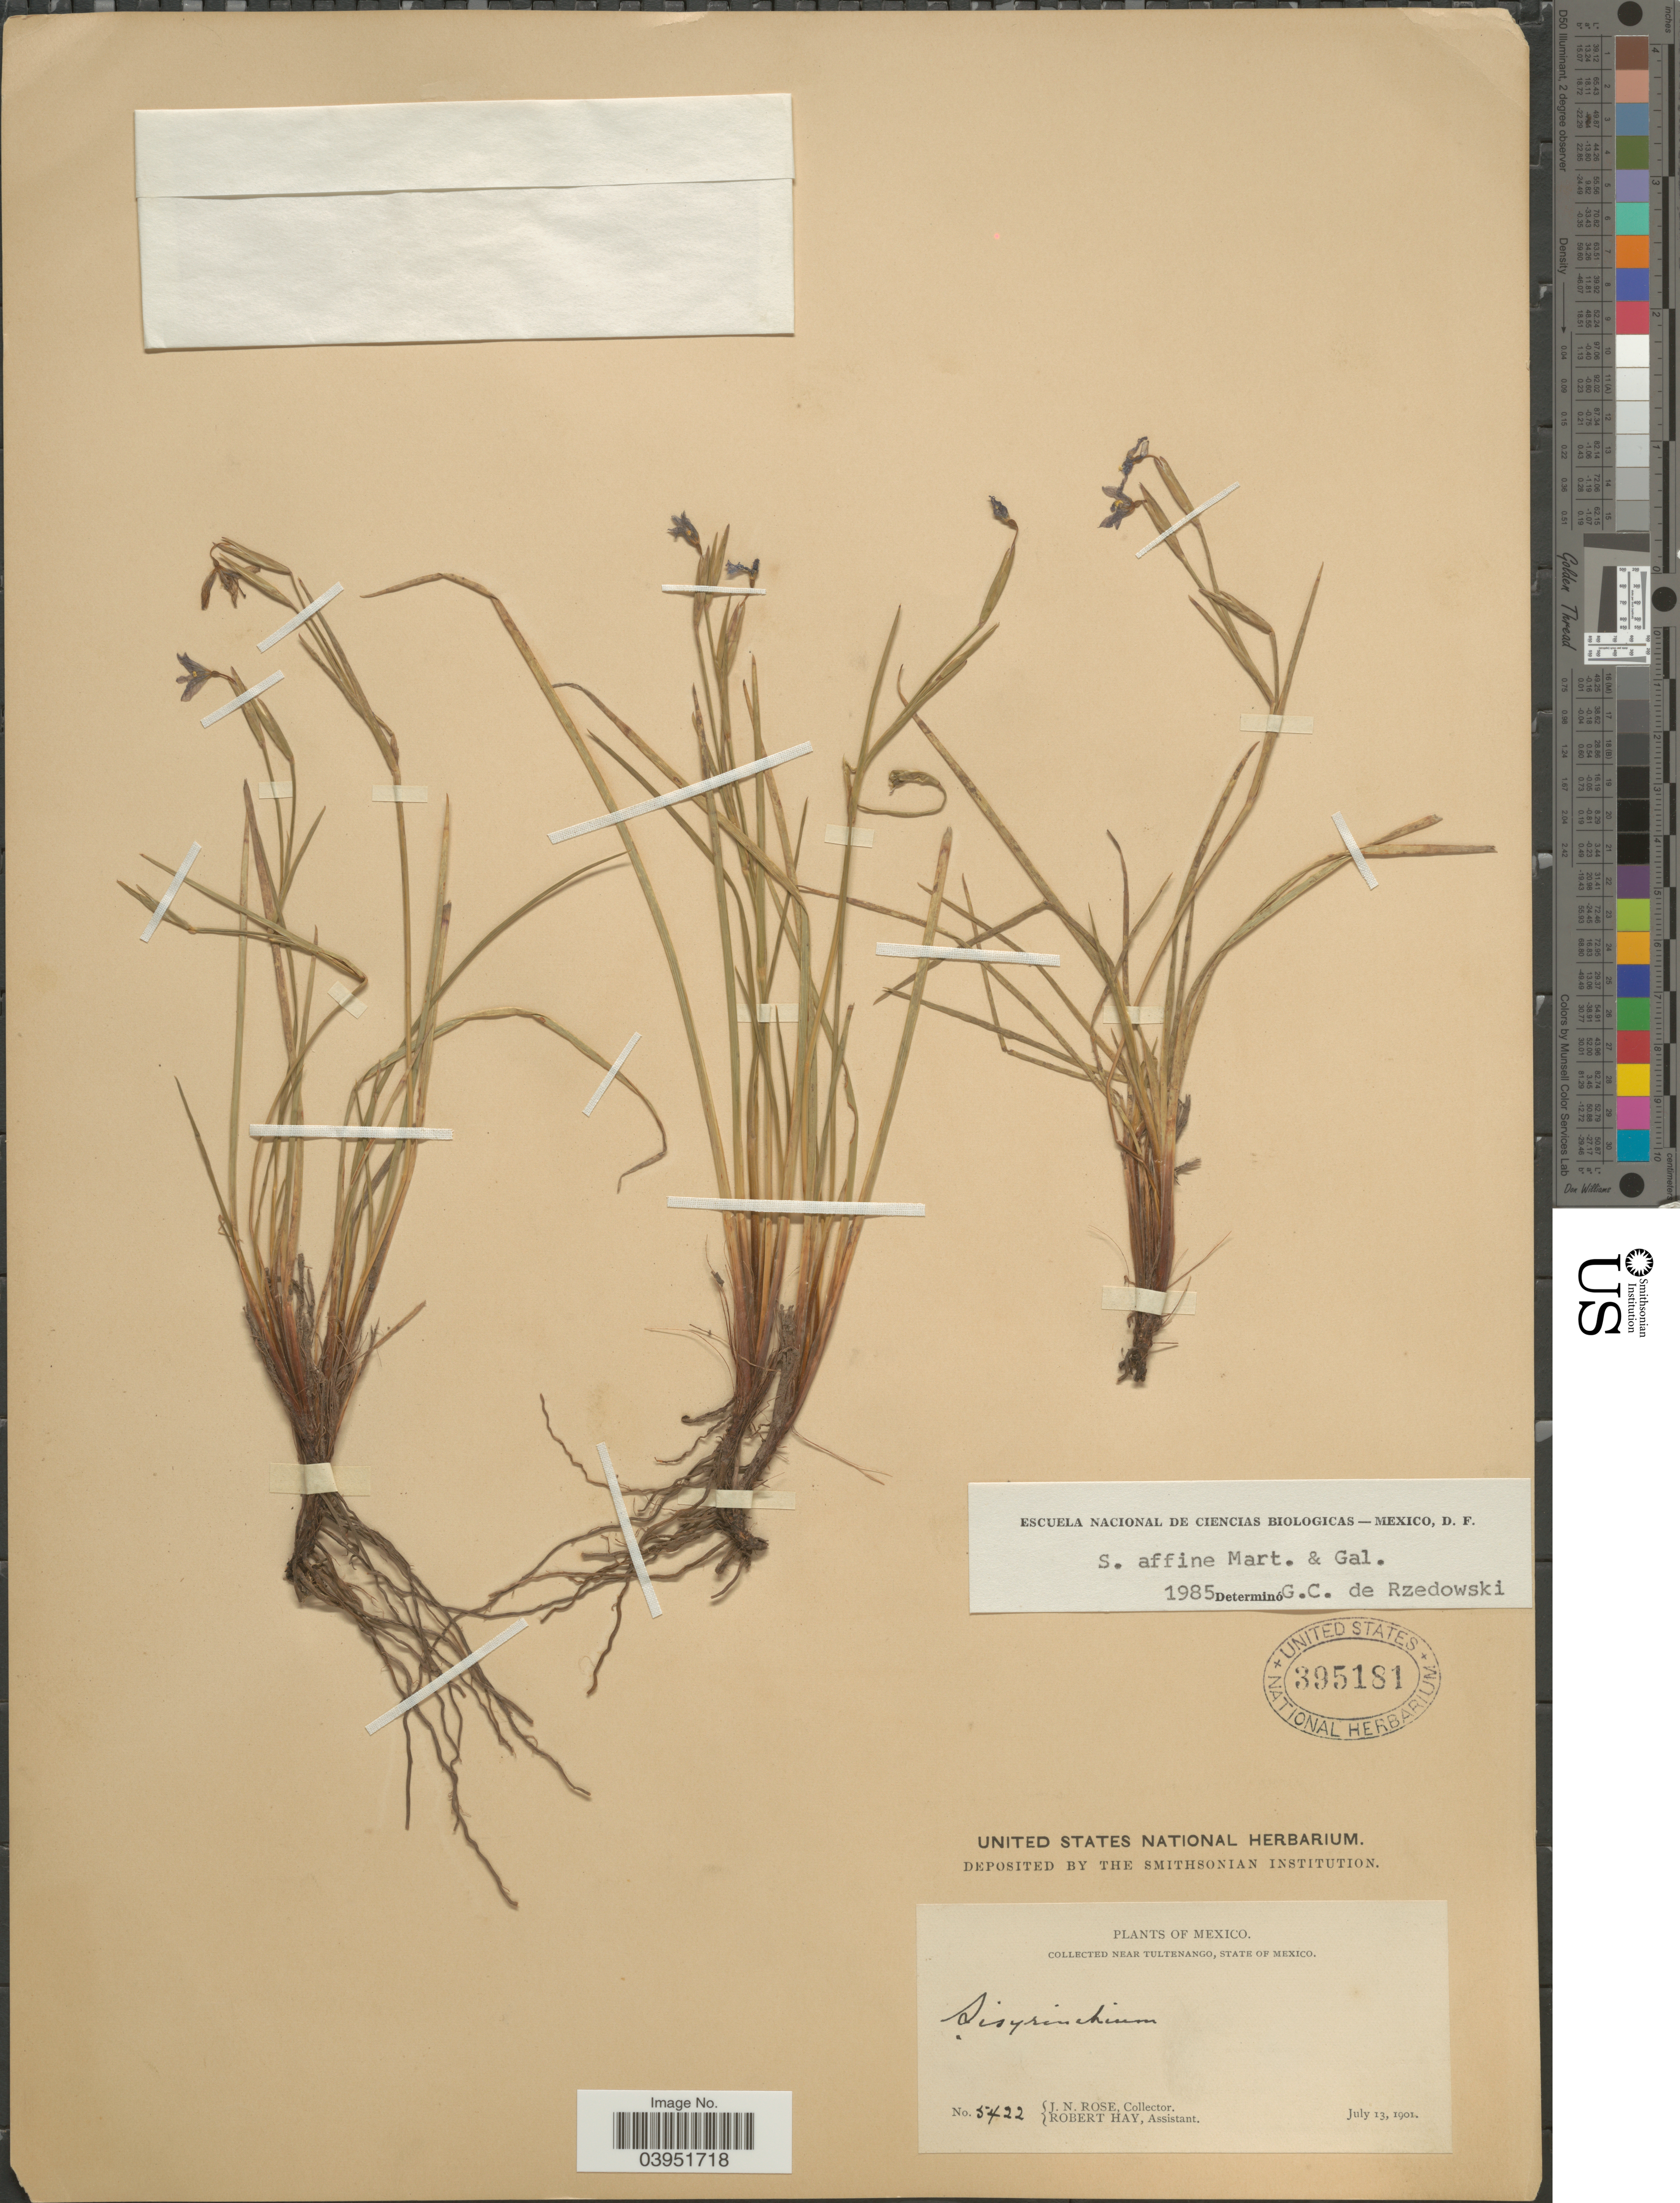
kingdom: Plantae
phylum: Tracheophyta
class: Liliopsida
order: Asparagales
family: Iridaceae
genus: Sisyrinchium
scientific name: Sisyrinchium affine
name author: M. Martens & Galeotti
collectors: J. N. Rose & R. Hay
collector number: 5422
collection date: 1901-07-13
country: Mexico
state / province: México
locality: Near Tultenango.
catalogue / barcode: US 395181